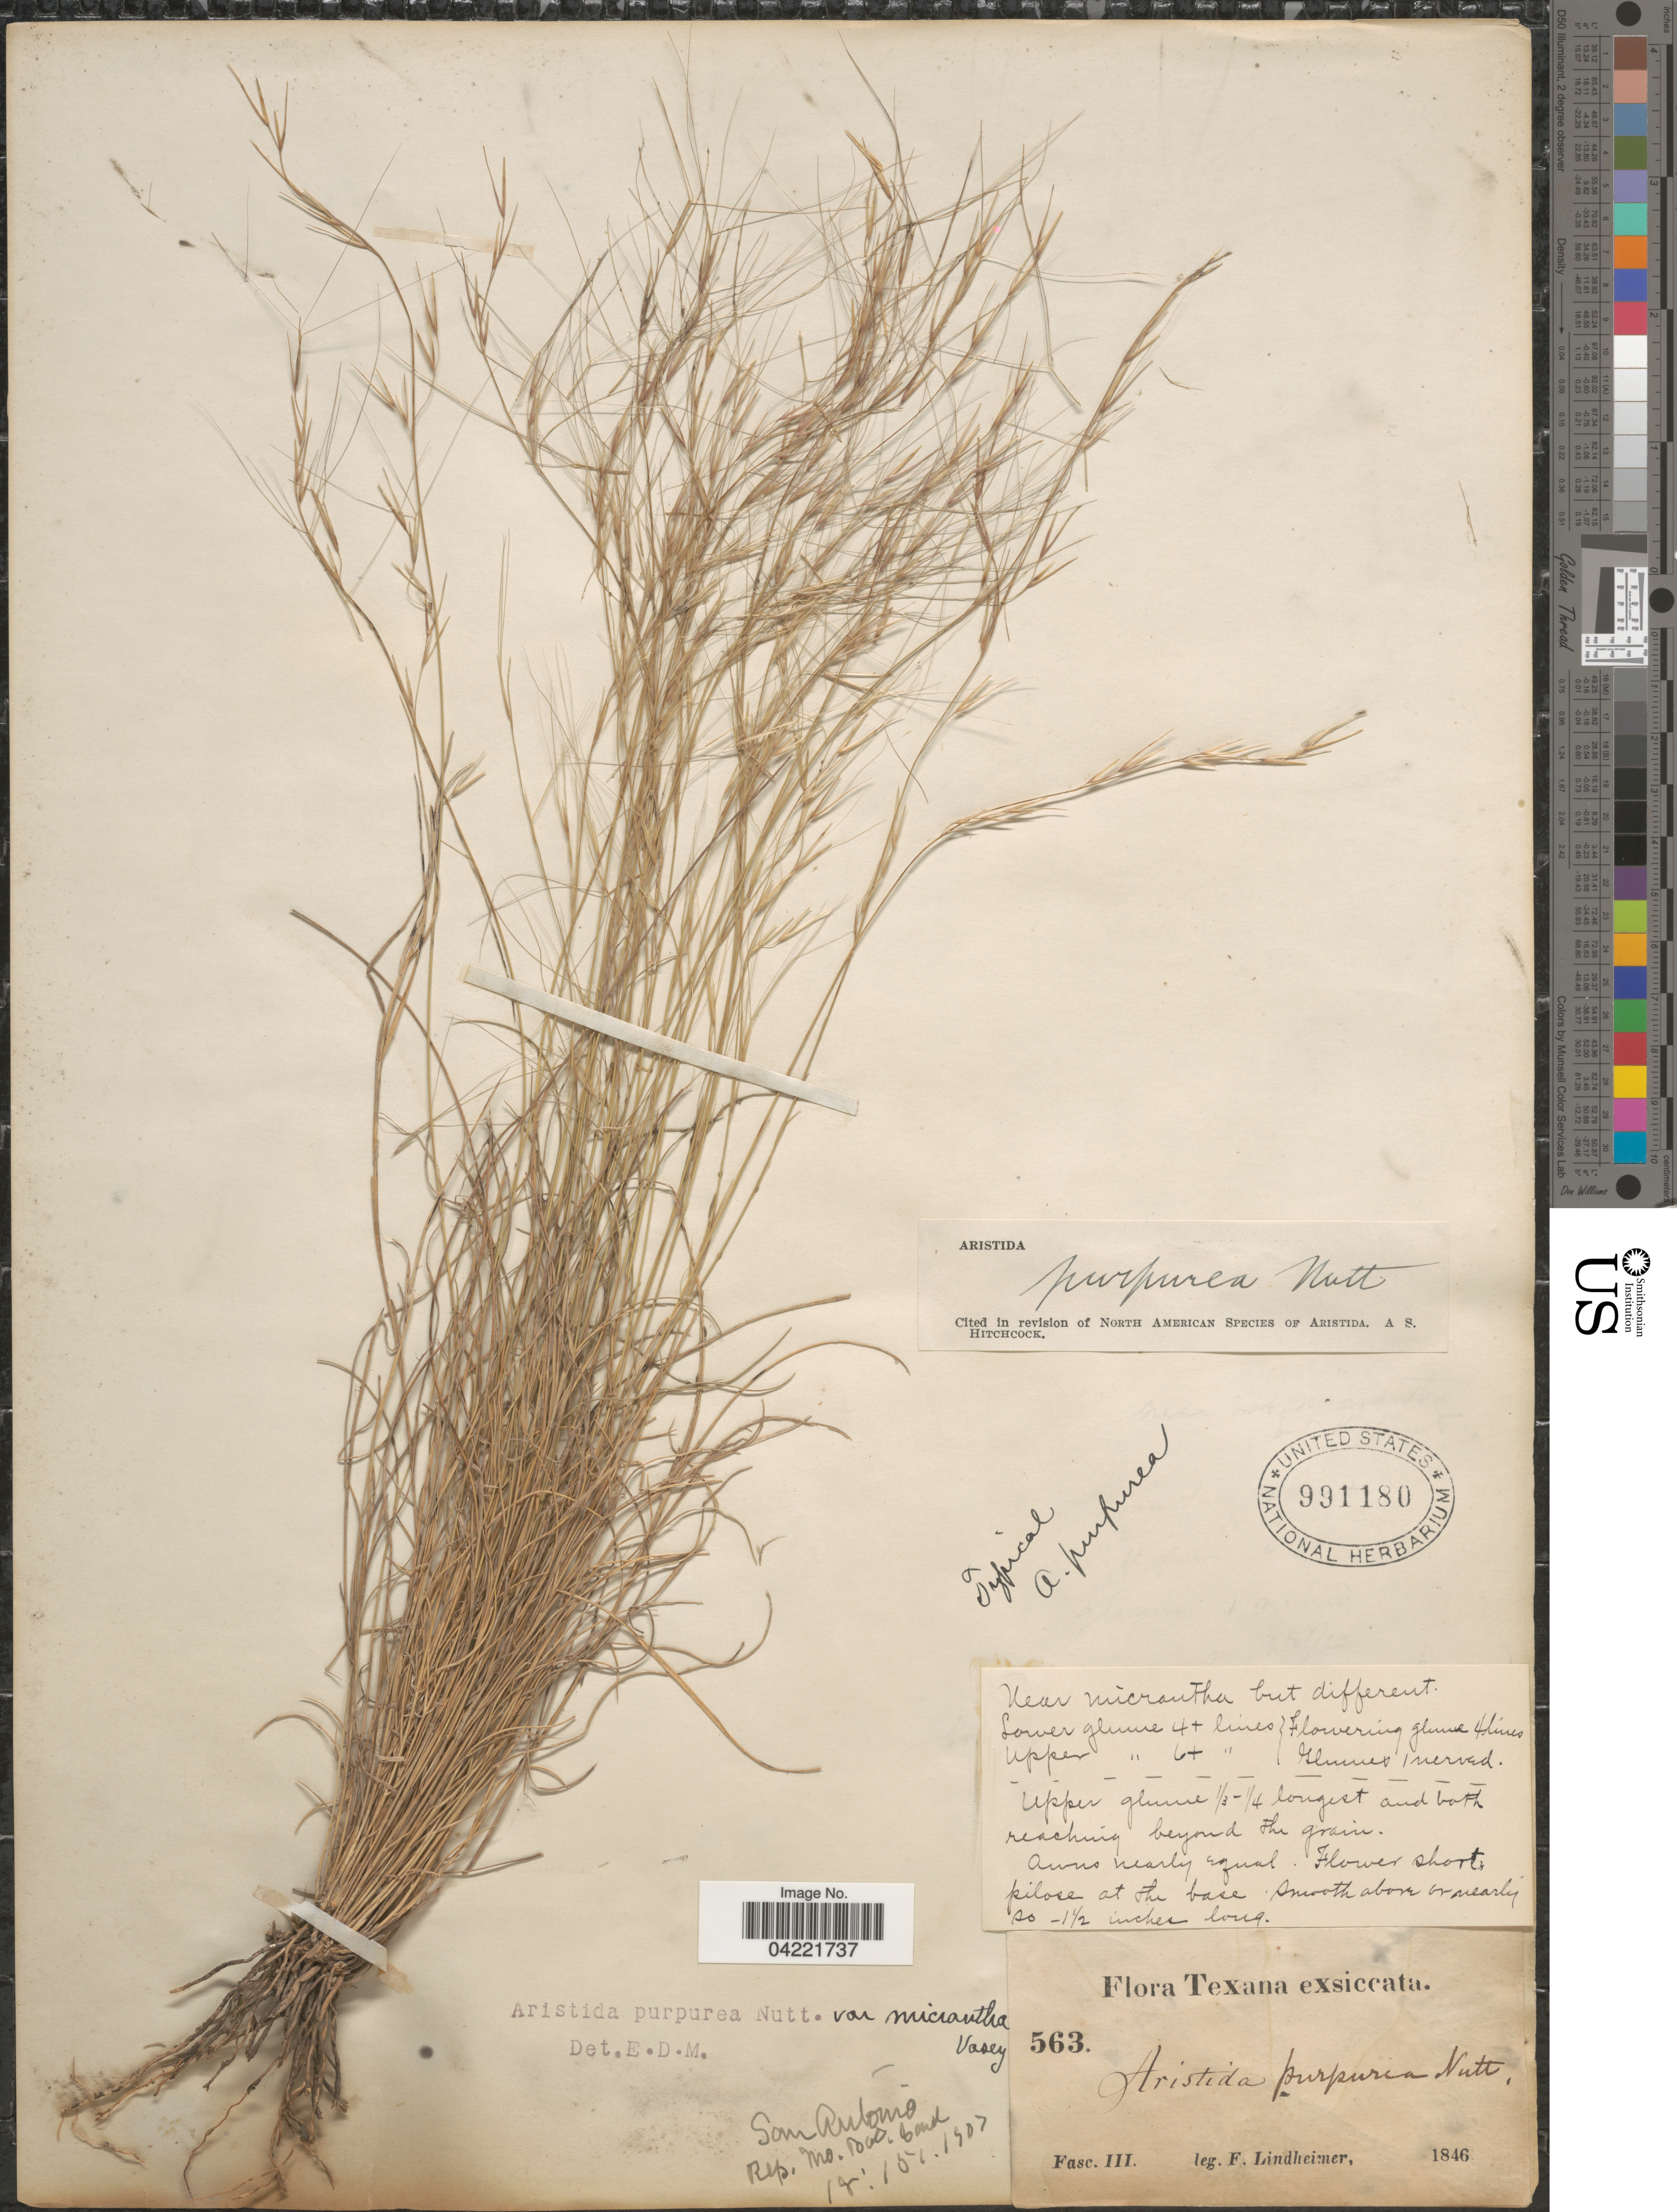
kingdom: Plantae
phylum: Tracheophyta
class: Liliopsida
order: Poales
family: Poaceae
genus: Aristida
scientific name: Aristida purpurea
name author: Nutt.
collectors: F. Lindheimer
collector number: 563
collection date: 1846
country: United States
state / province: Texas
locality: Fasc. III.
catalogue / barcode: US 991180